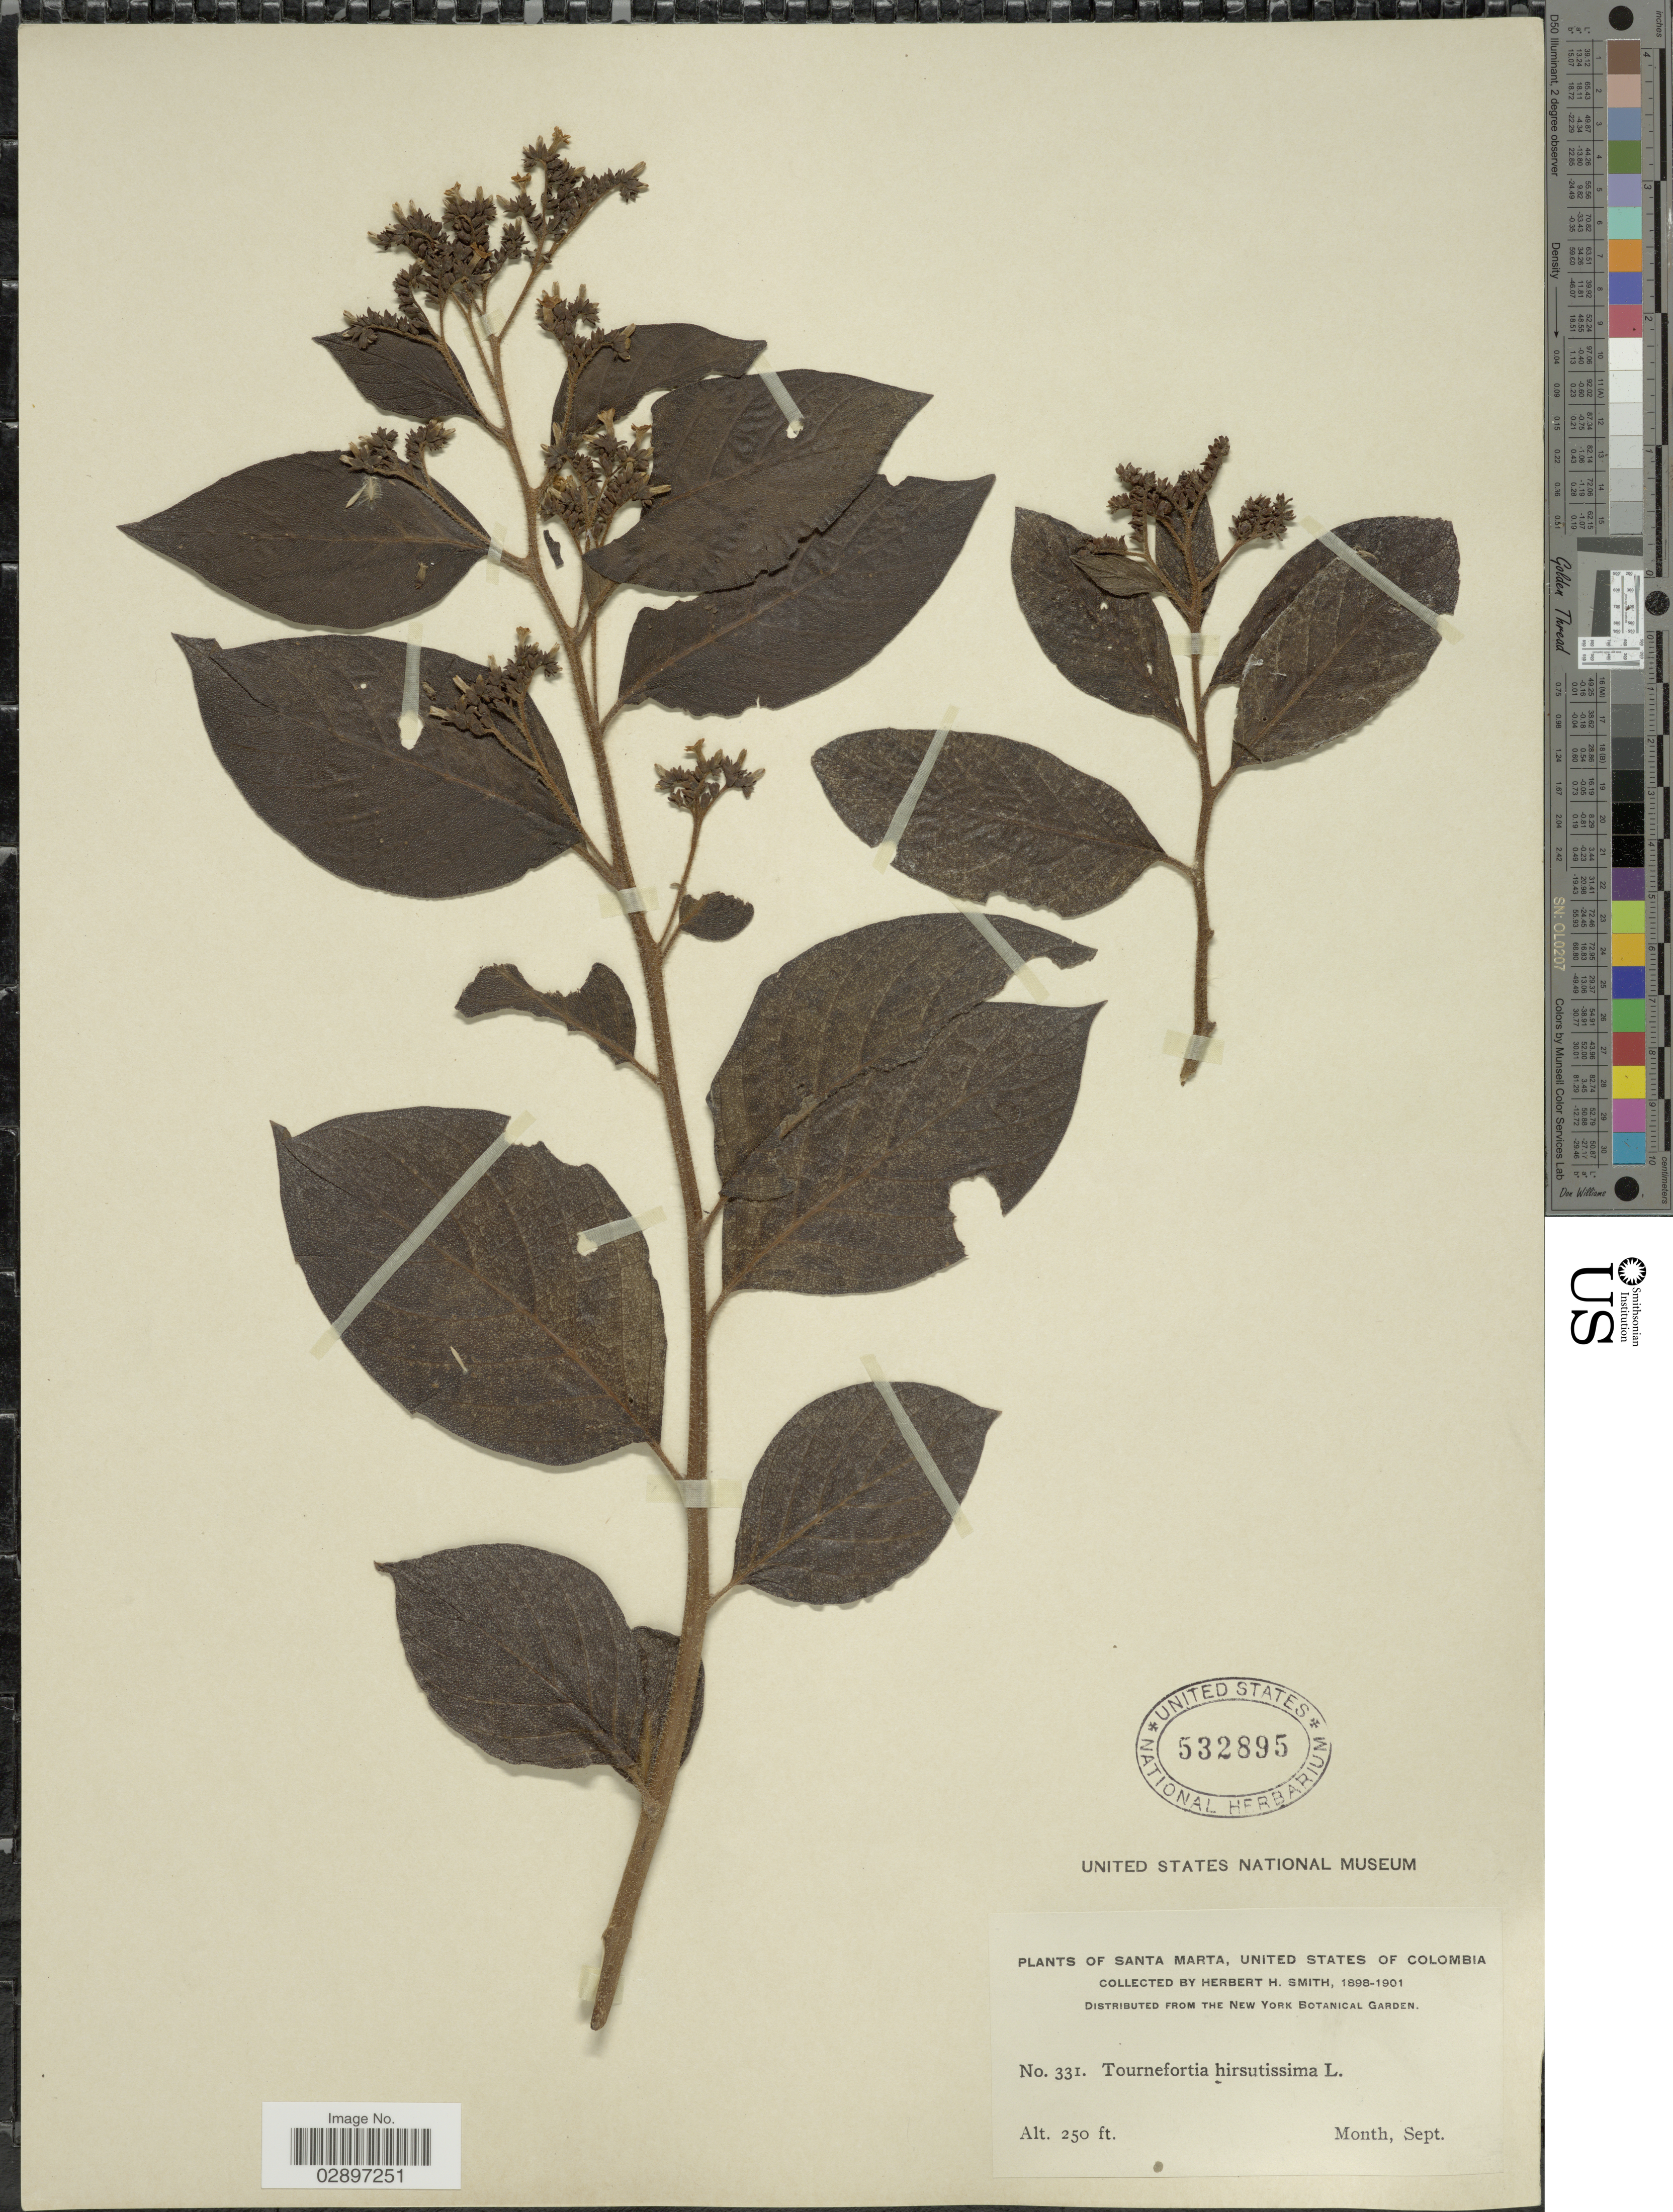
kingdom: Plantae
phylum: Tracheophyta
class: Magnoliopsida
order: Boraginales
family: Heliotropiaceae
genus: Tournefortia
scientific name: Tournefortia hirsutissima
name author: L.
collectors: Herbert H. Smith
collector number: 331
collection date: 1898-09/1901-09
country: Colombia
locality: Santa Marta, United States of Colombia.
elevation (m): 76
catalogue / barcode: US 532895